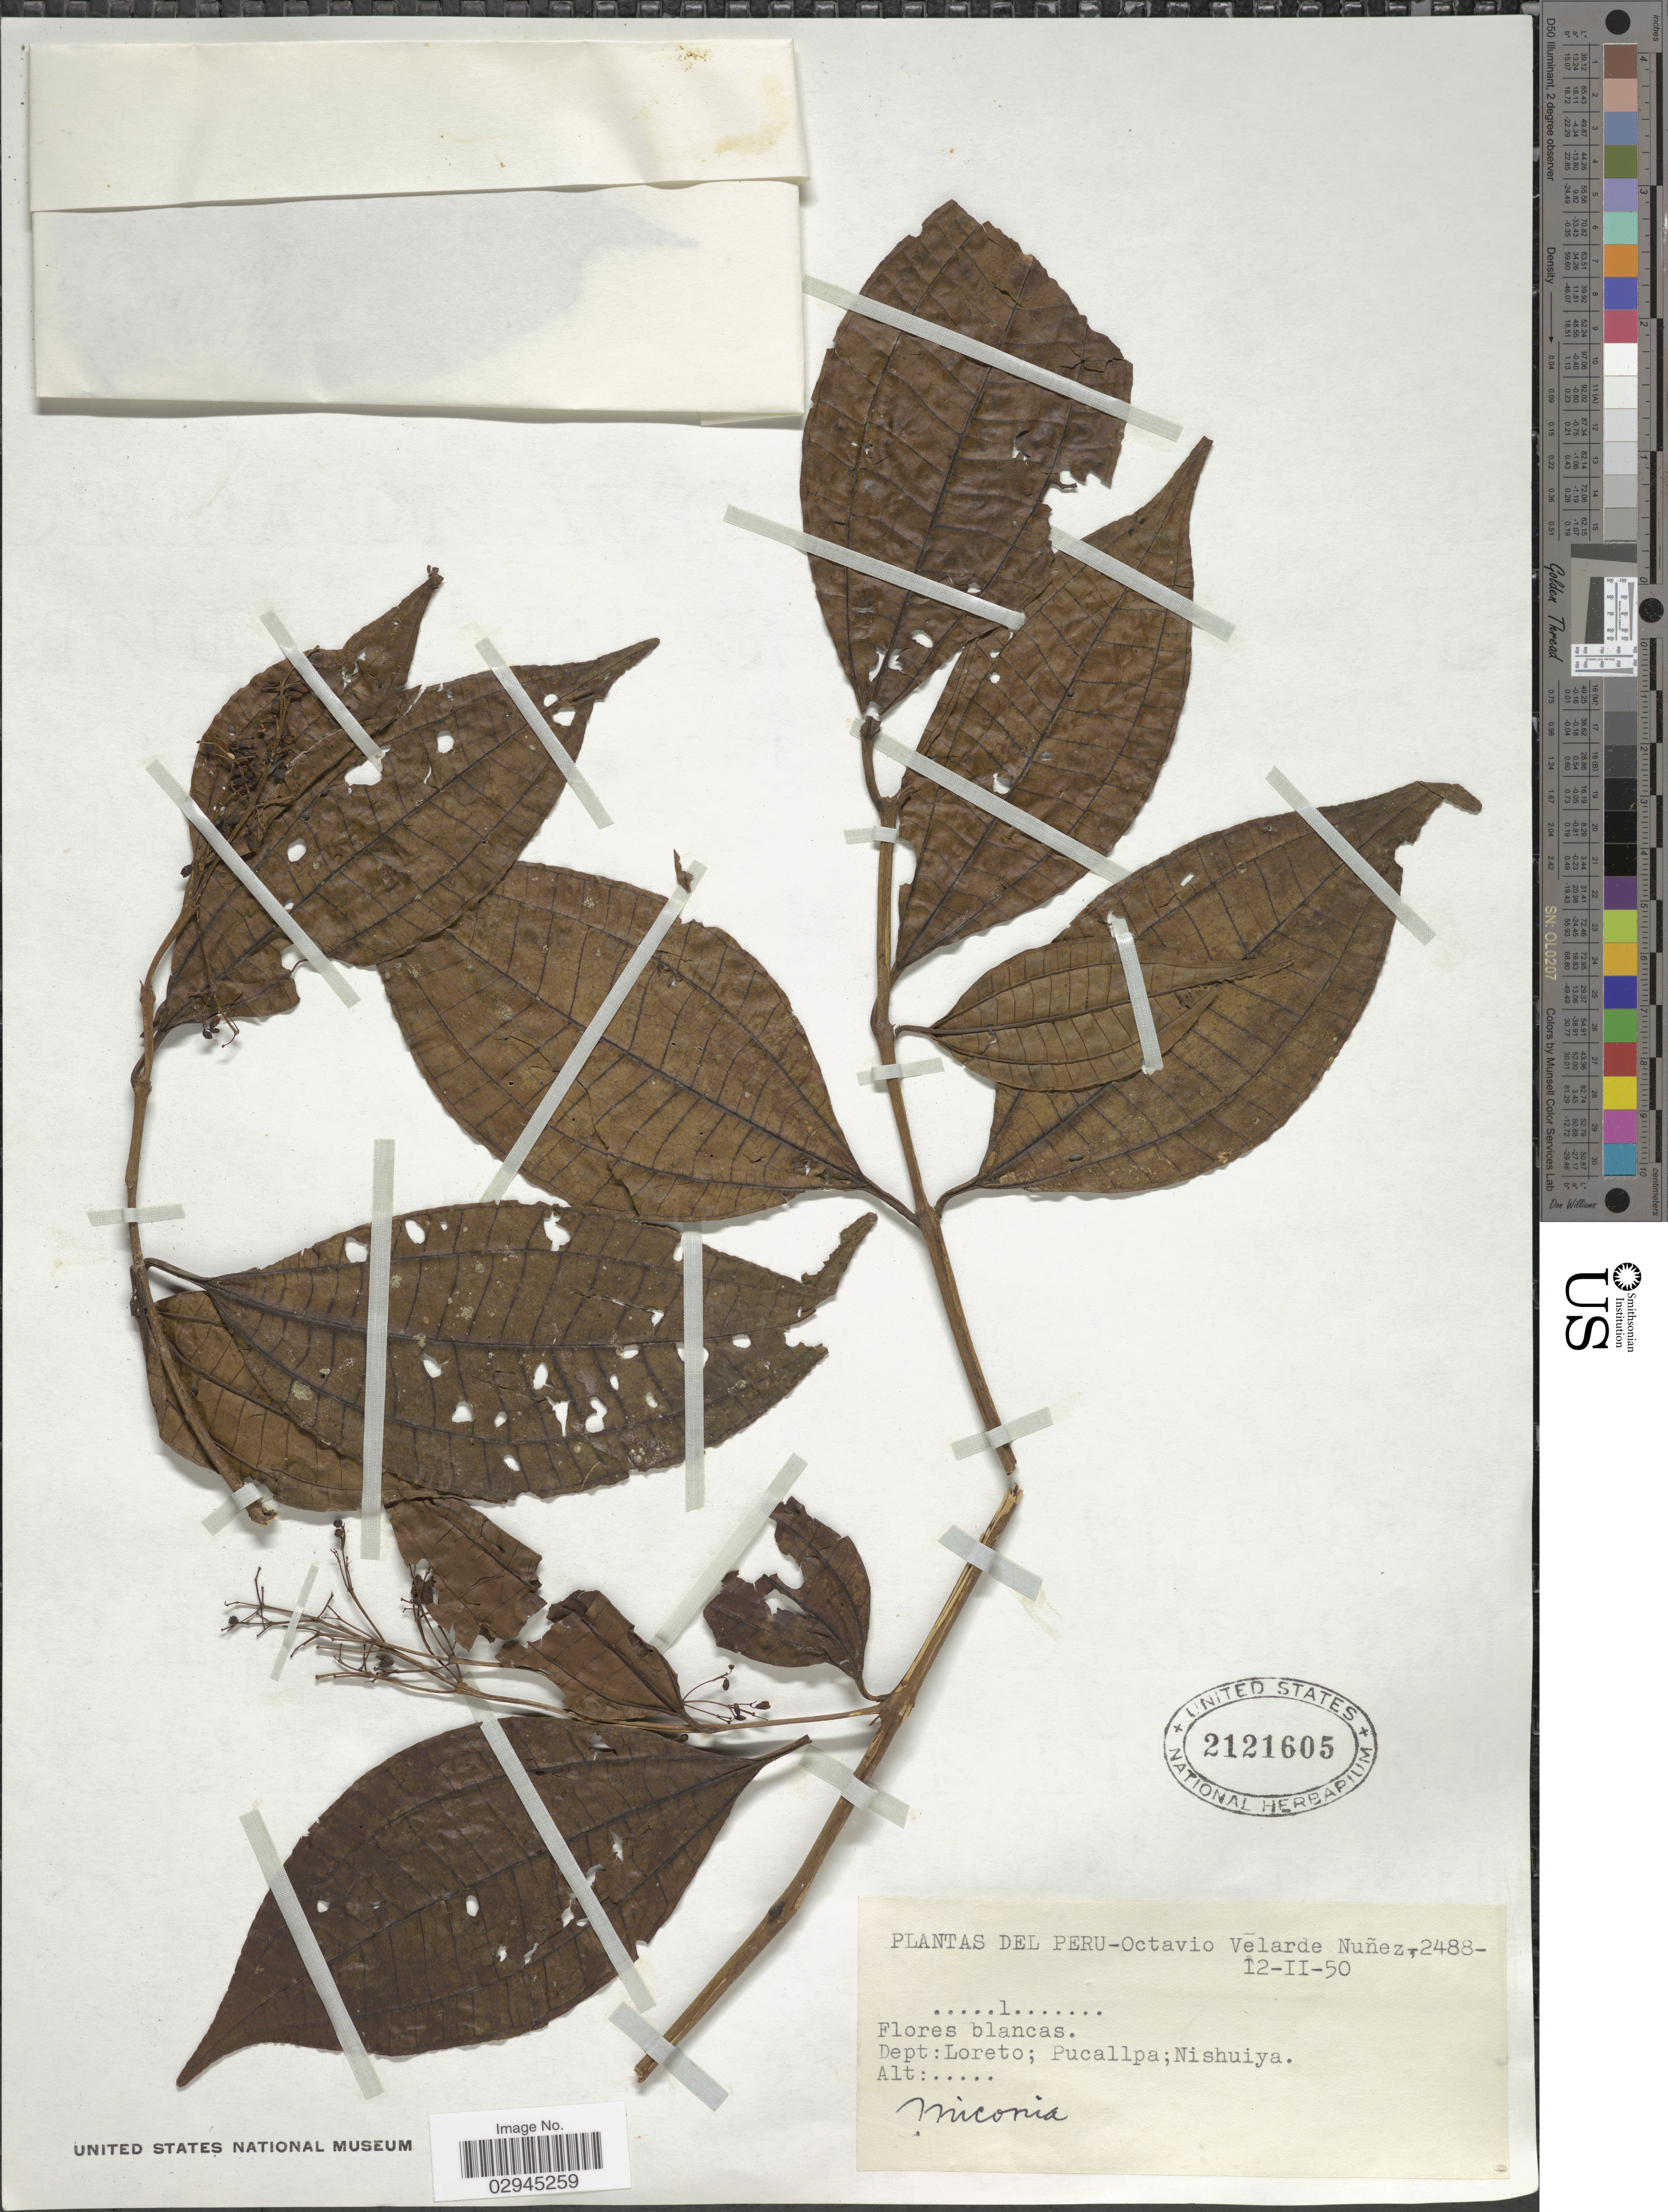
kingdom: Plantae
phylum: Tracheophyta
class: Magnoliopsida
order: Myrtales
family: Melastomataceae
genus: Miconia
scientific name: Miconia sp.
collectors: O. Velarde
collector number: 2488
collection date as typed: Transcribed d/m/y: 12/2/50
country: Peru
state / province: Loreto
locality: Dept: Loreto; Pucallpa; Nishuiya.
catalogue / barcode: US 2121605